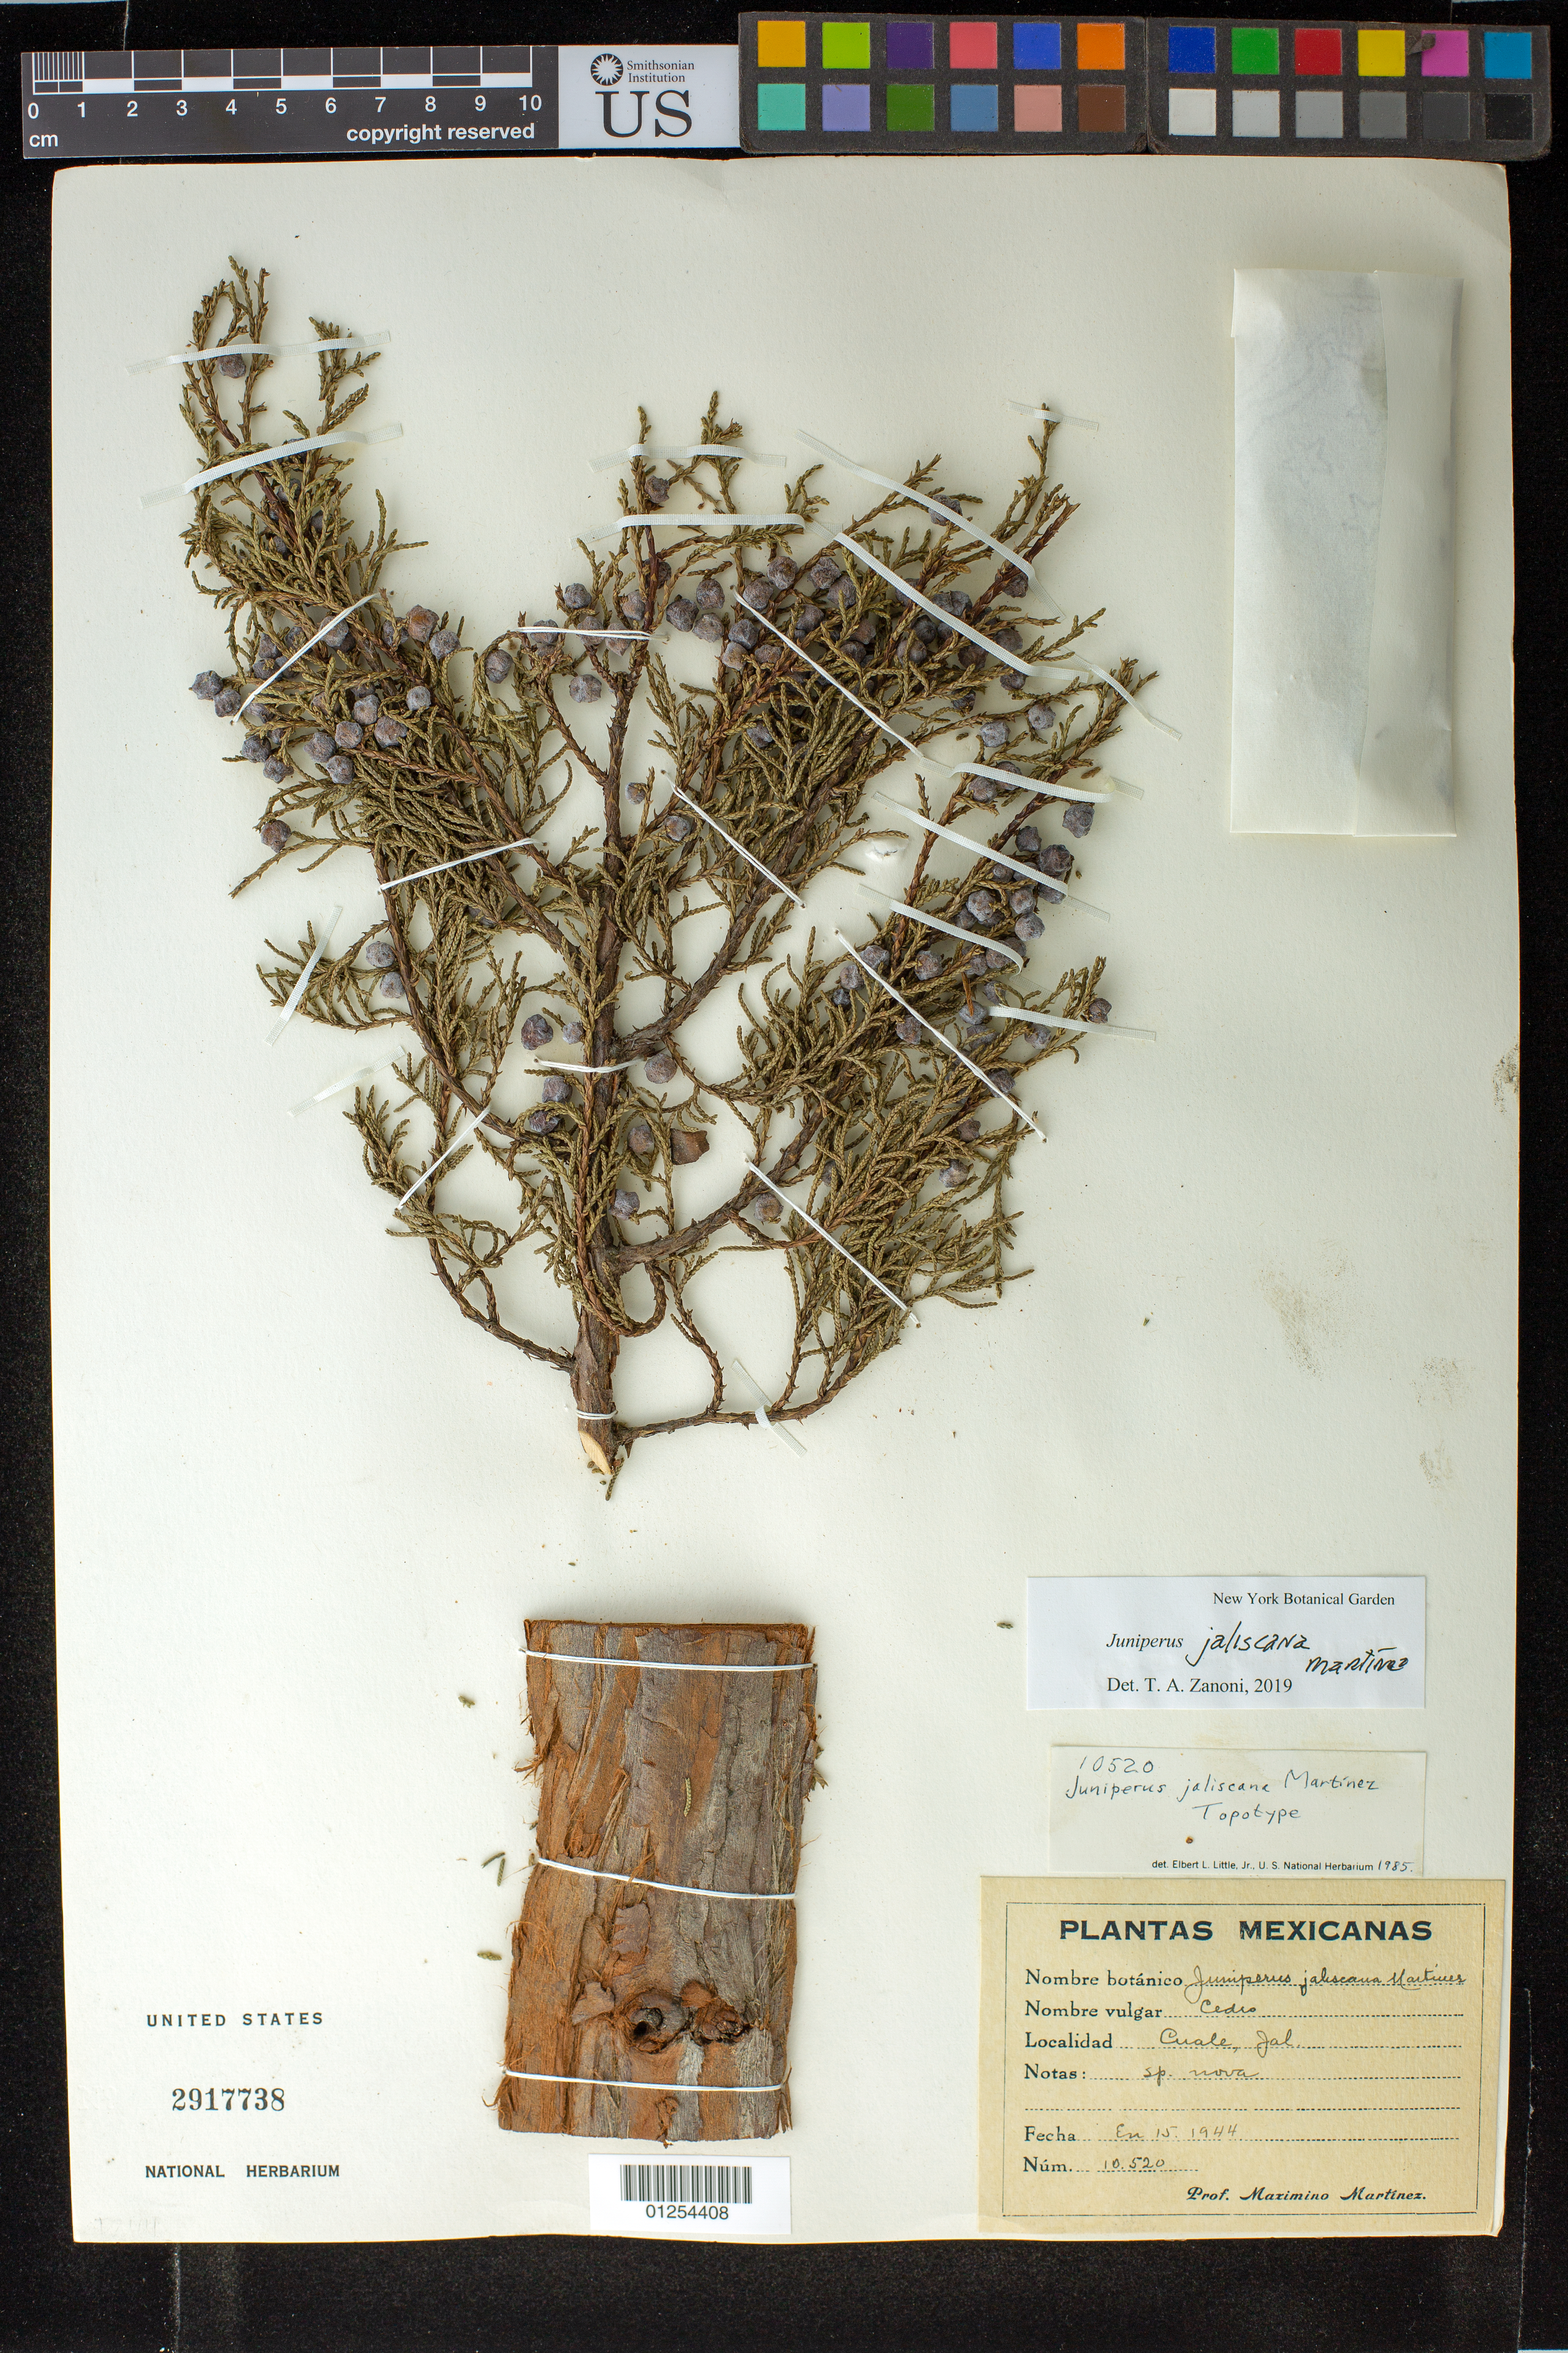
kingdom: Plantae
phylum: Tracheophyta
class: Pinopsida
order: Pinales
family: Cupressaceae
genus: Juniperus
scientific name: Juniperus jaliscana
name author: Martínez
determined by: Zanoni, T. A., (NY), New York Botanical Garden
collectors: M. Martinez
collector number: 10520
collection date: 1944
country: Mexico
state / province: Jalisco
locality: Cuale, Jalisco.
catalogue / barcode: US 2917738